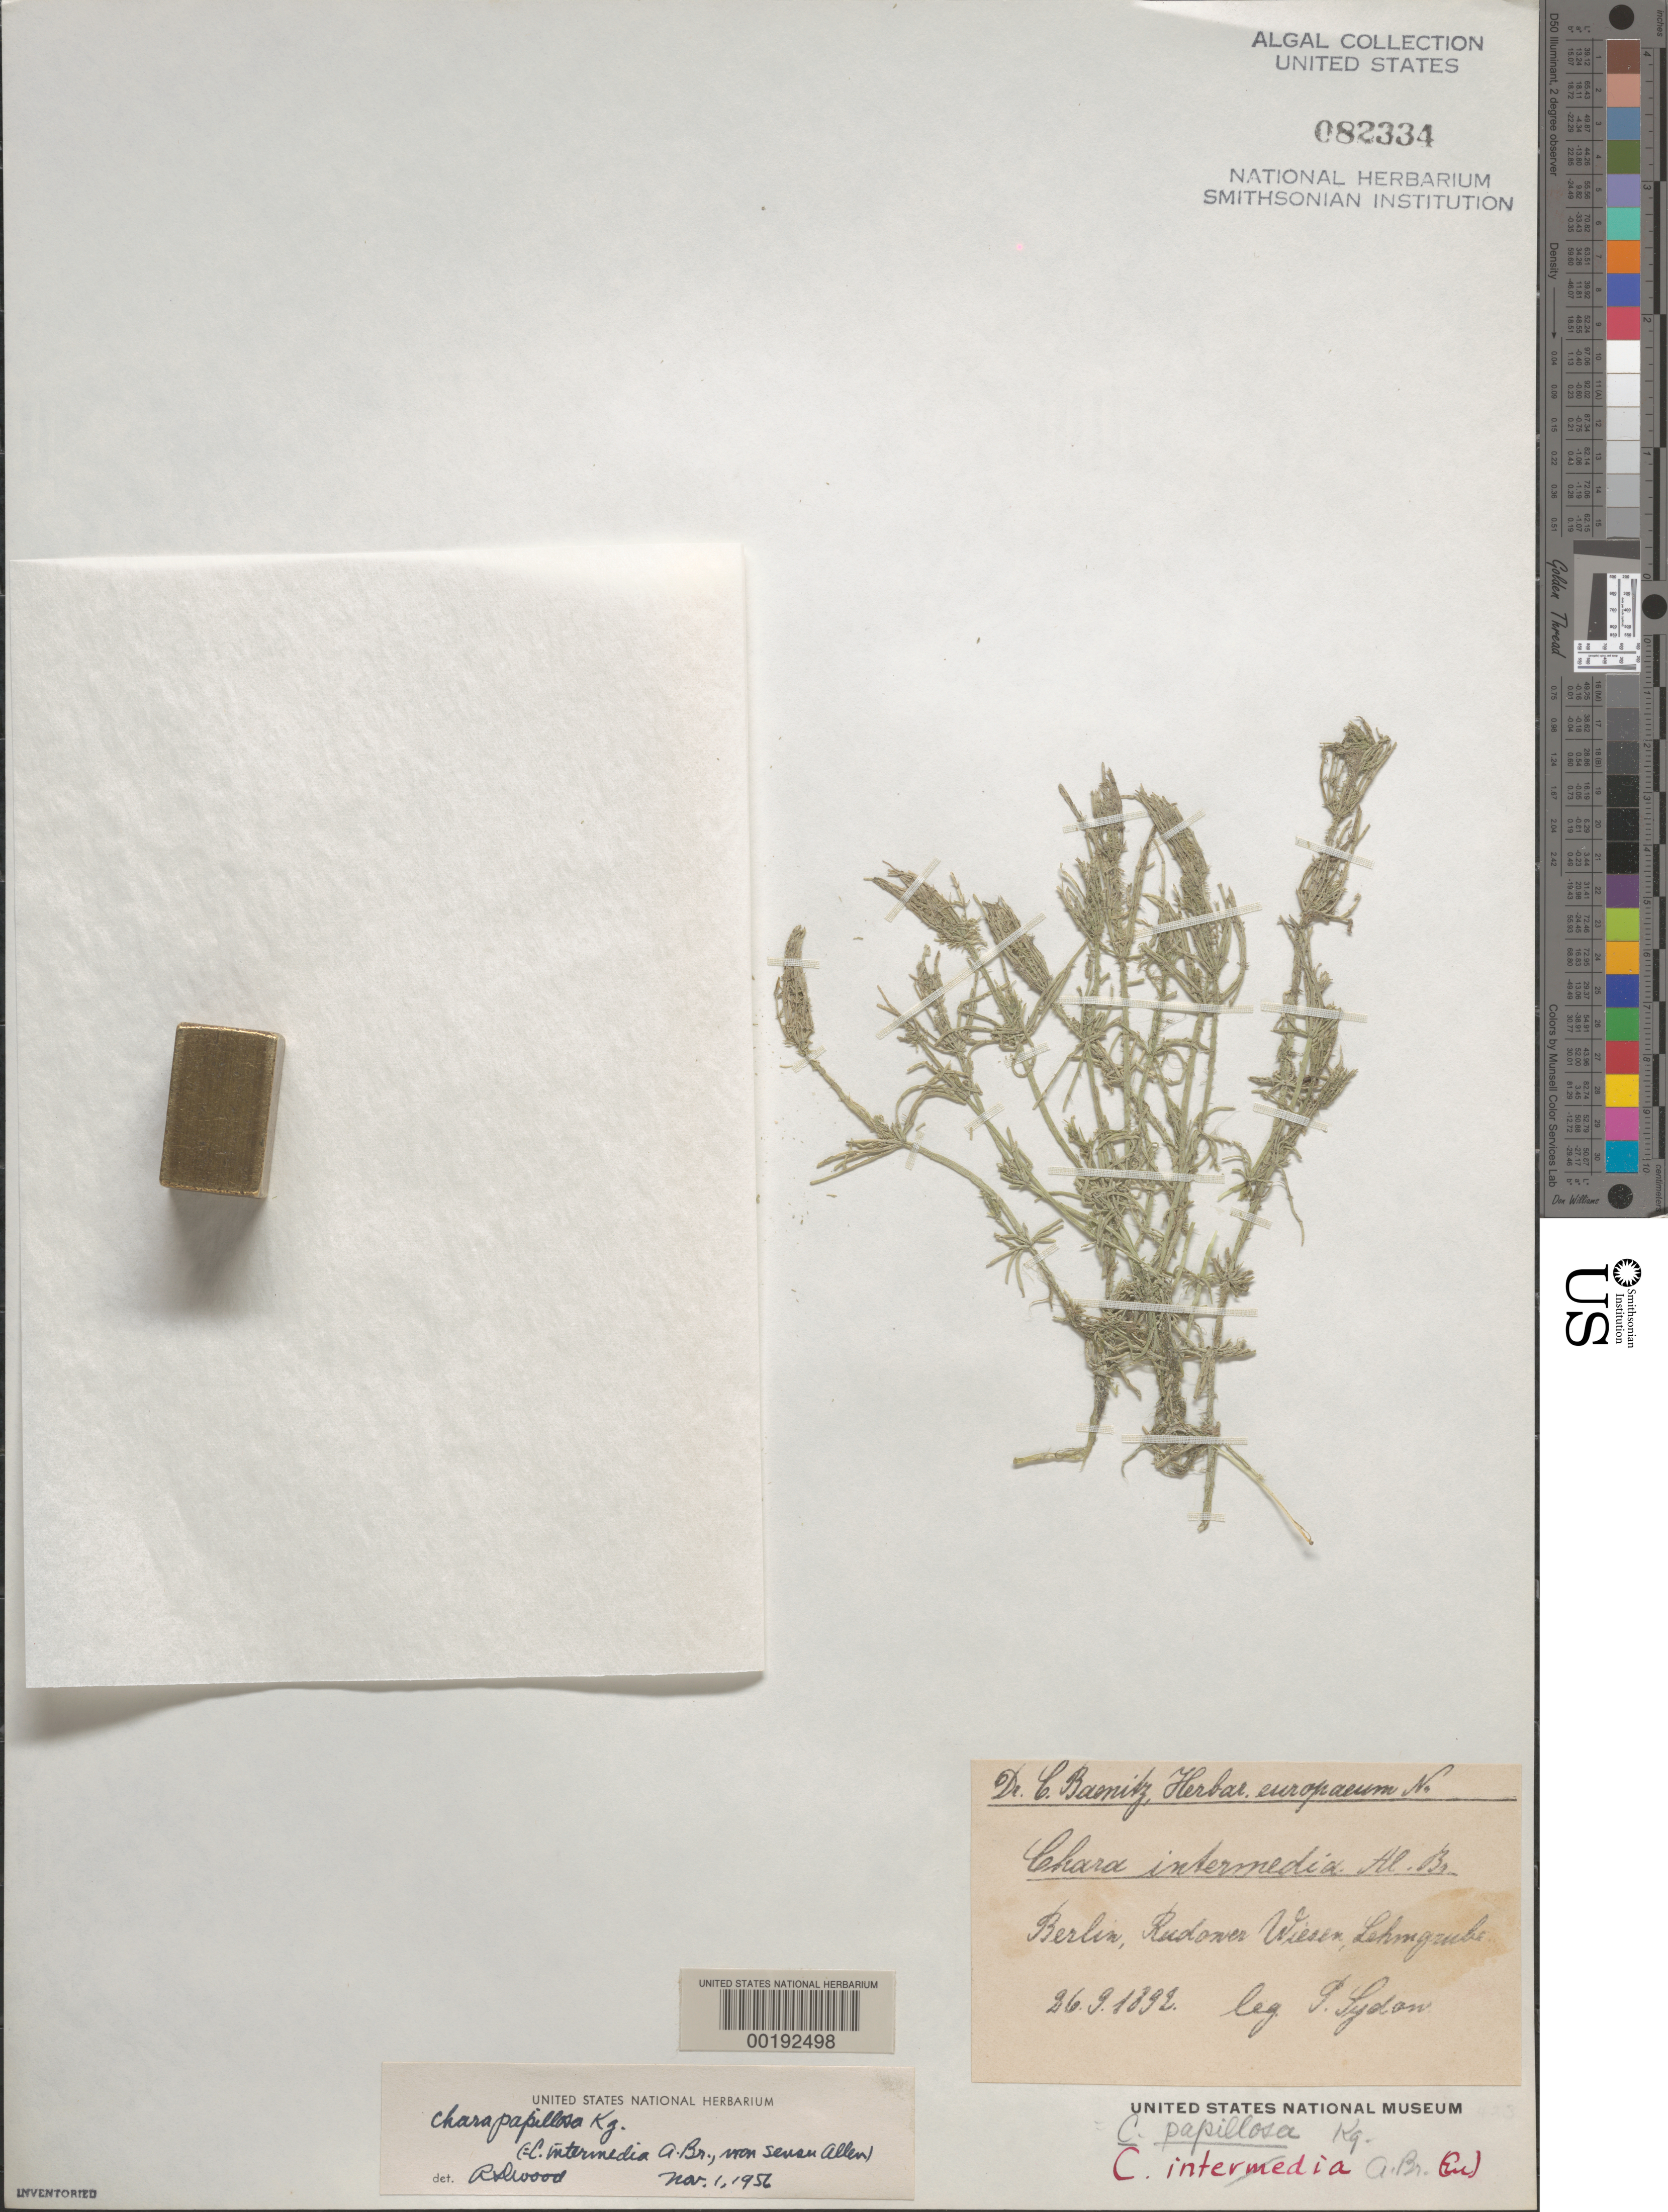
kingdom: Plantae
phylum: Charophyta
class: Charophyceae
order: Charales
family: Characeae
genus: Chara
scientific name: Chara papillosa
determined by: Wood, R. D.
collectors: P. Sydow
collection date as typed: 26 Sep 1892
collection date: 1892-09-26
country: Germany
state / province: Berlin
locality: Lehmgrube, rudower wiesen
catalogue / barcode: US 82334